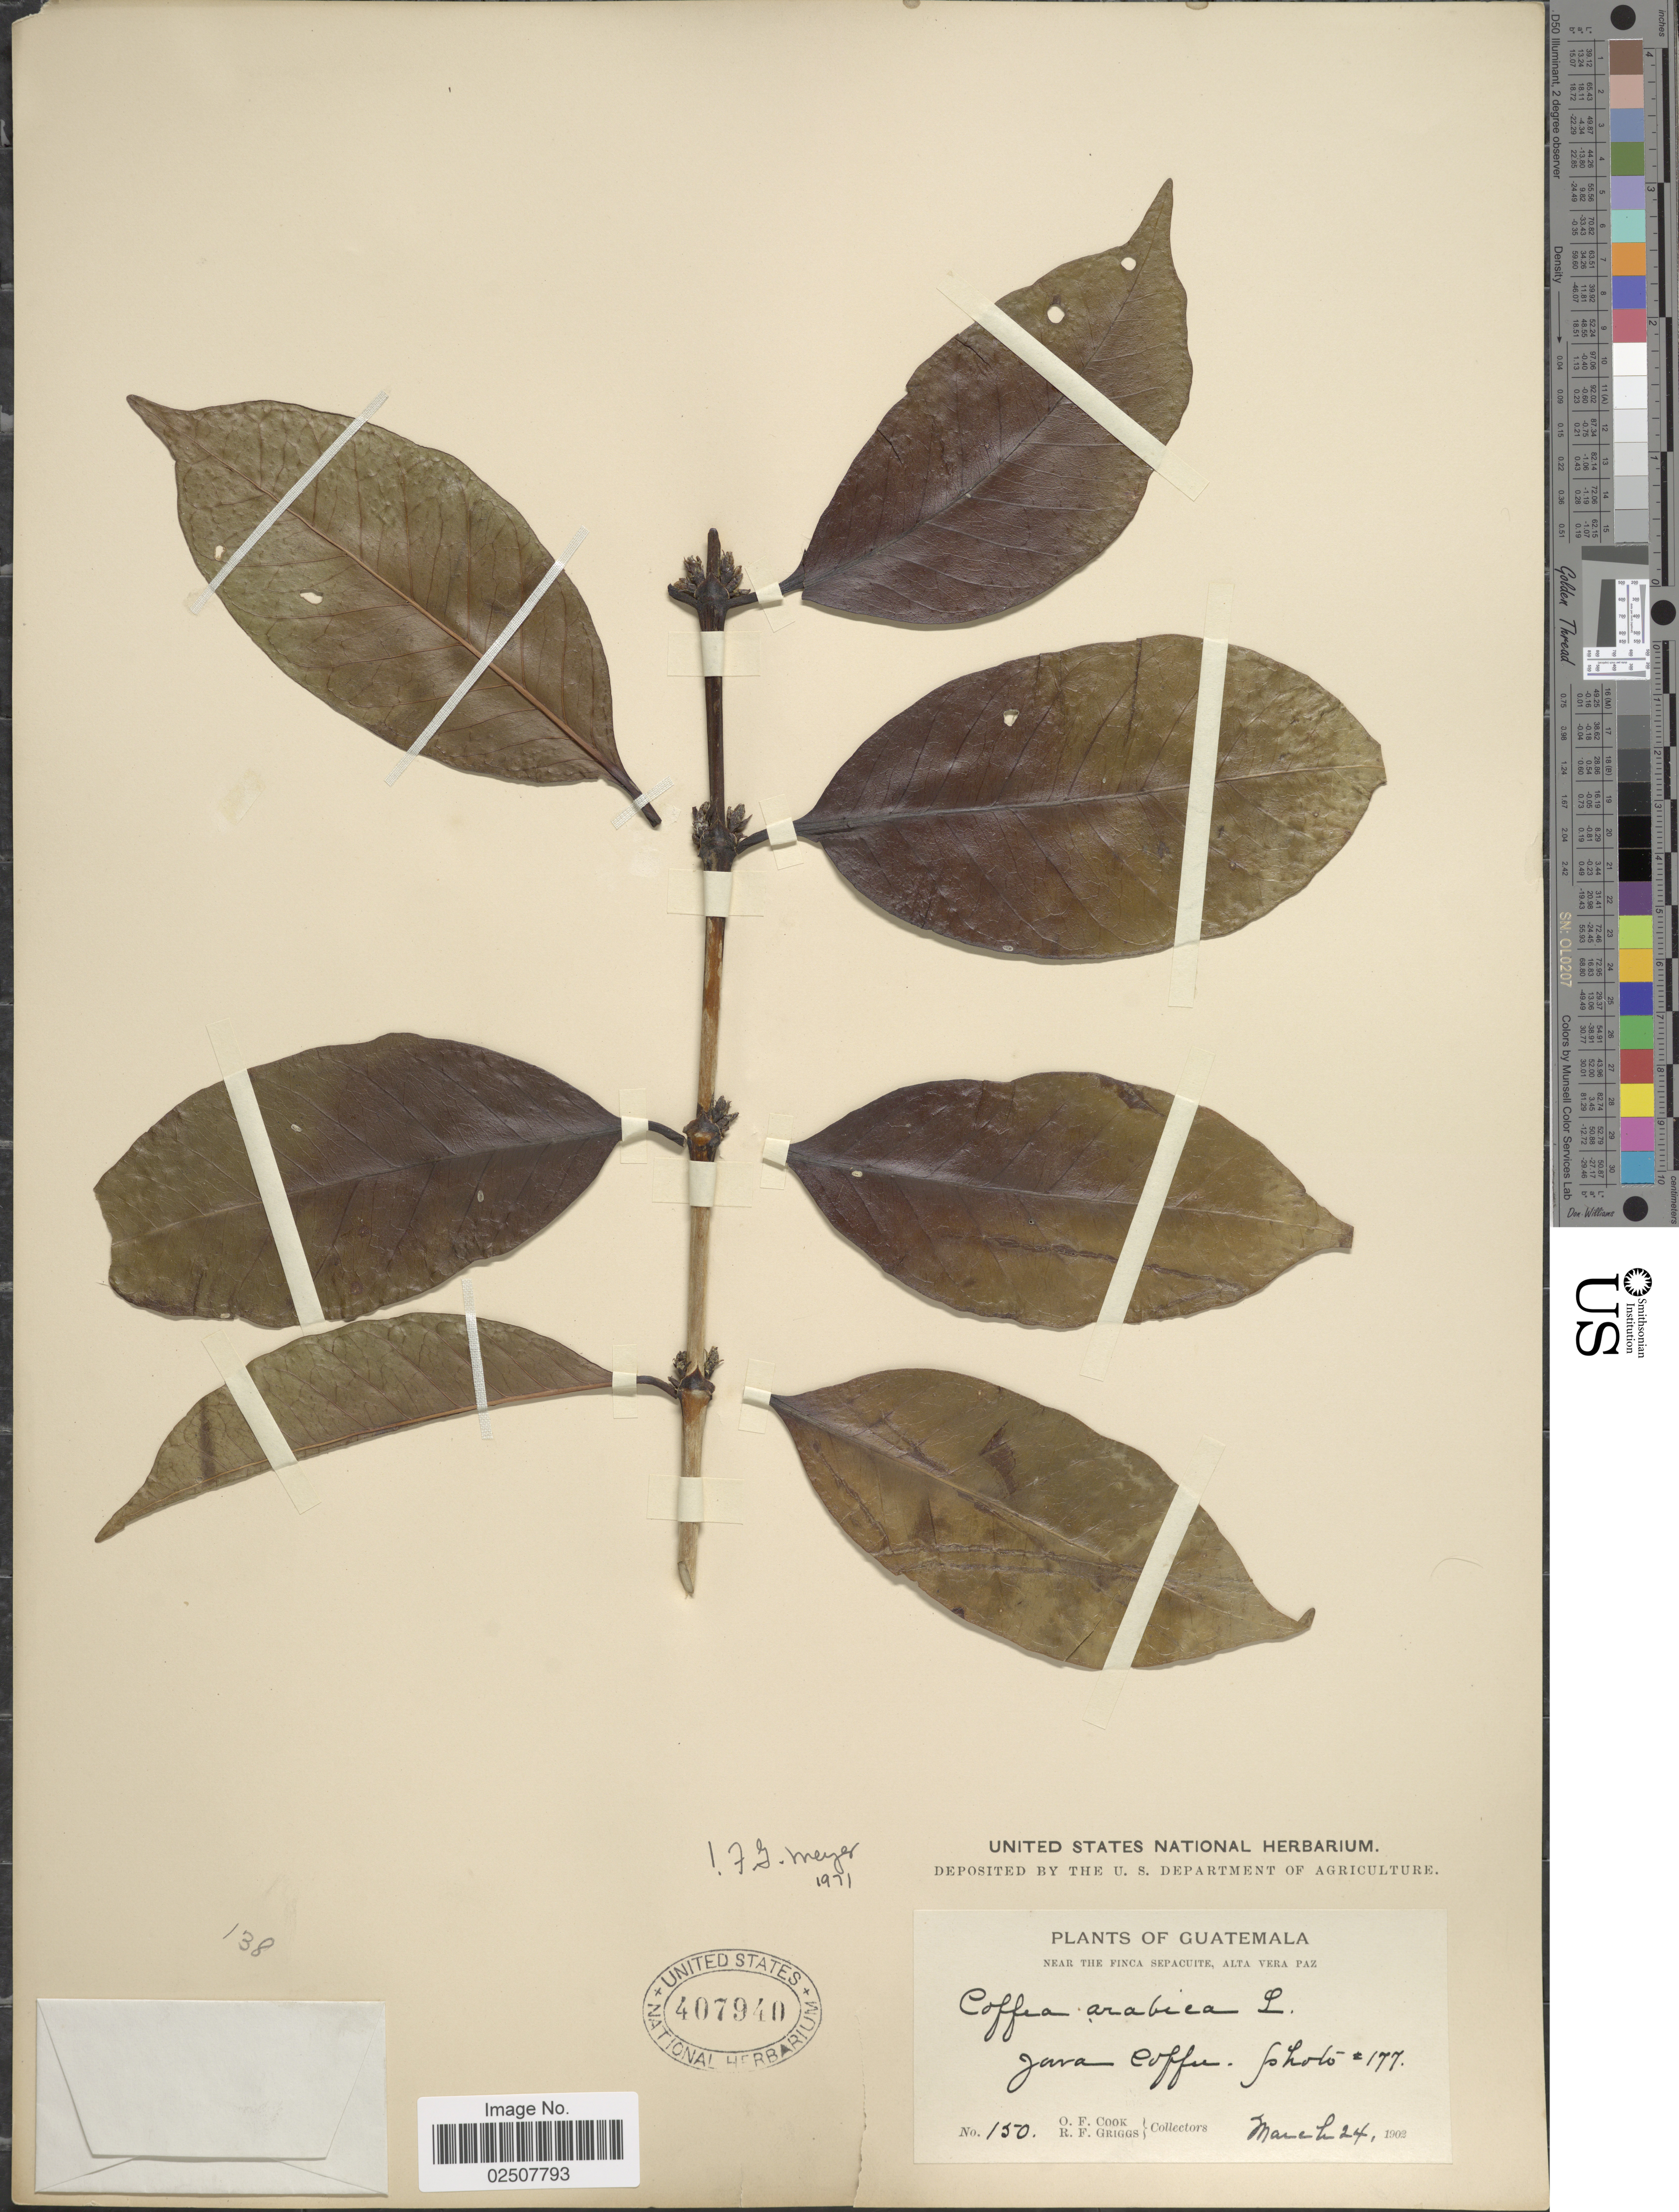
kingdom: Plantae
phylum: Tracheophyta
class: Magnoliopsida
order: Gentianales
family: Rubiaceae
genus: Coffea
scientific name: Coffea arabica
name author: L.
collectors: O. F. Cook & R. F. Griggs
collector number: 150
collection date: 1902-03-24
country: Guatemala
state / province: Alta Verapaz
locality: Near The Finca Sepacuite, Java Coffee photo # 177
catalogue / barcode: US 407940